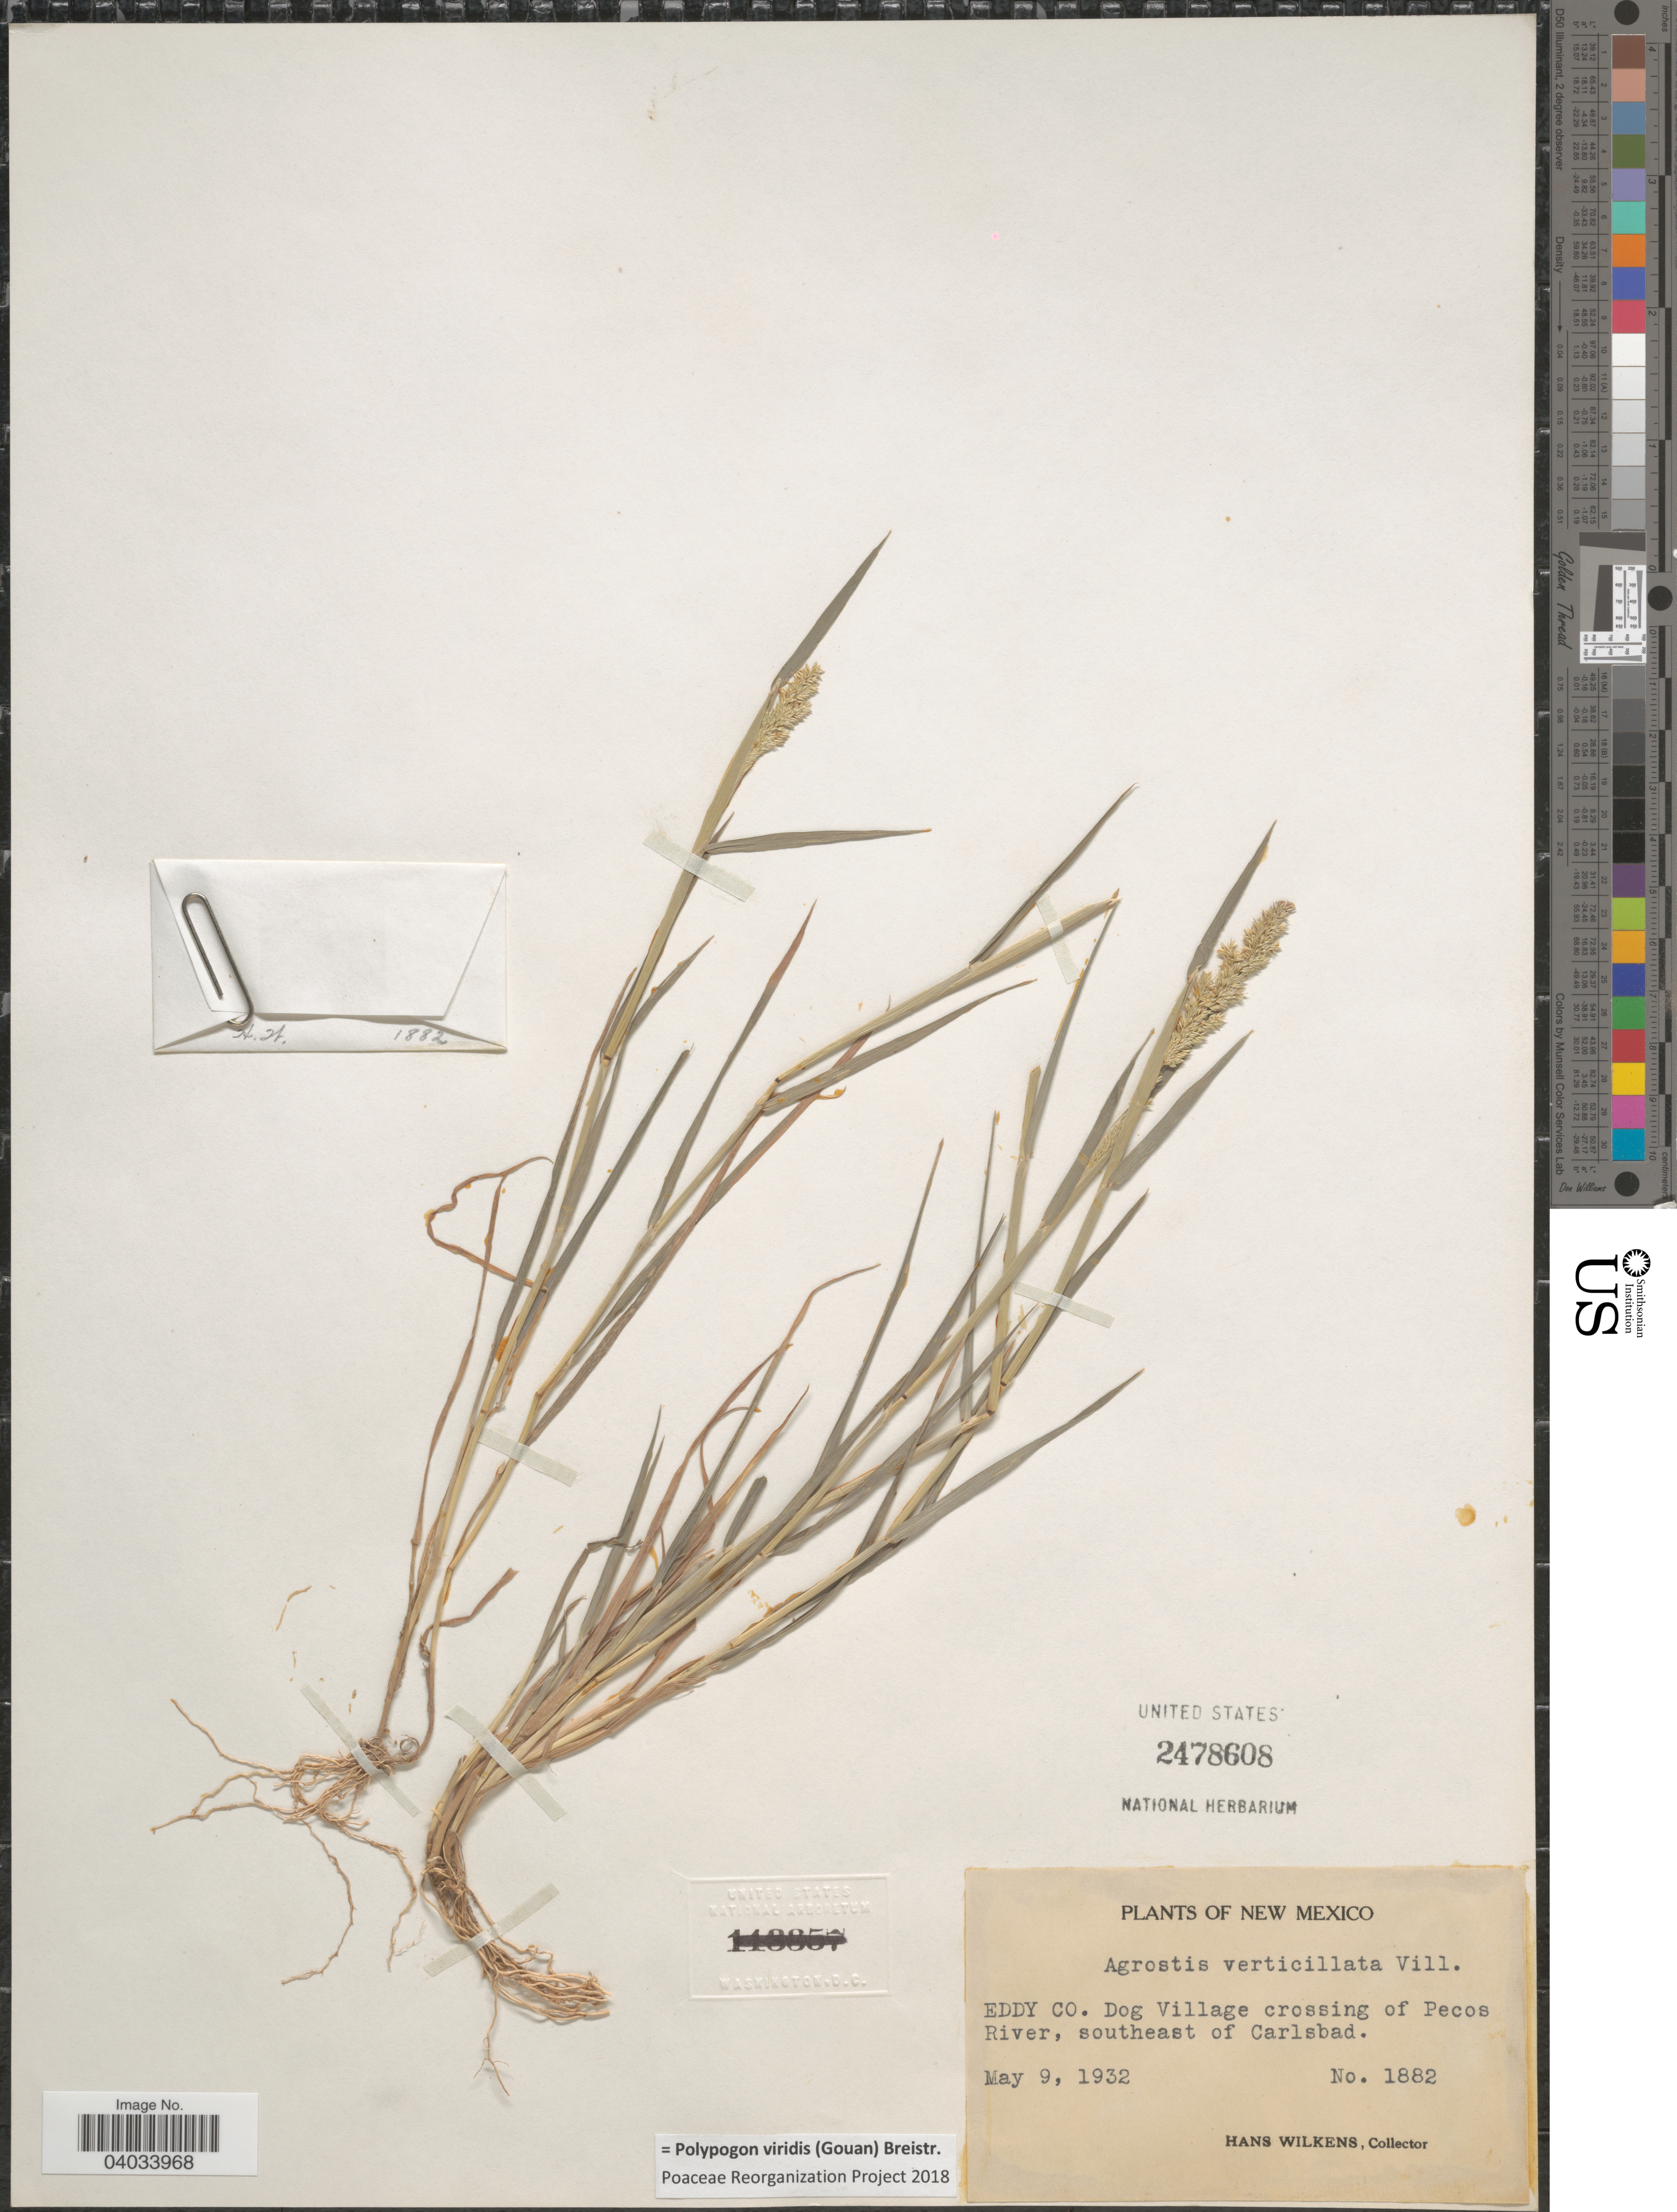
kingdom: Plantae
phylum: Tracheophyta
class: Liliopsida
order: Poales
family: Poaceae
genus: Polypogon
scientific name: Polypogon viridis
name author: (Gouan) Breistroffer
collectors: H. Wilkens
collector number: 1882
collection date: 1932-05-09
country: United States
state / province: New Mexico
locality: Eddy Co. Dog Village crossing of Pecos River, southeast of Carlsbad.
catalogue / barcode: US 2478608